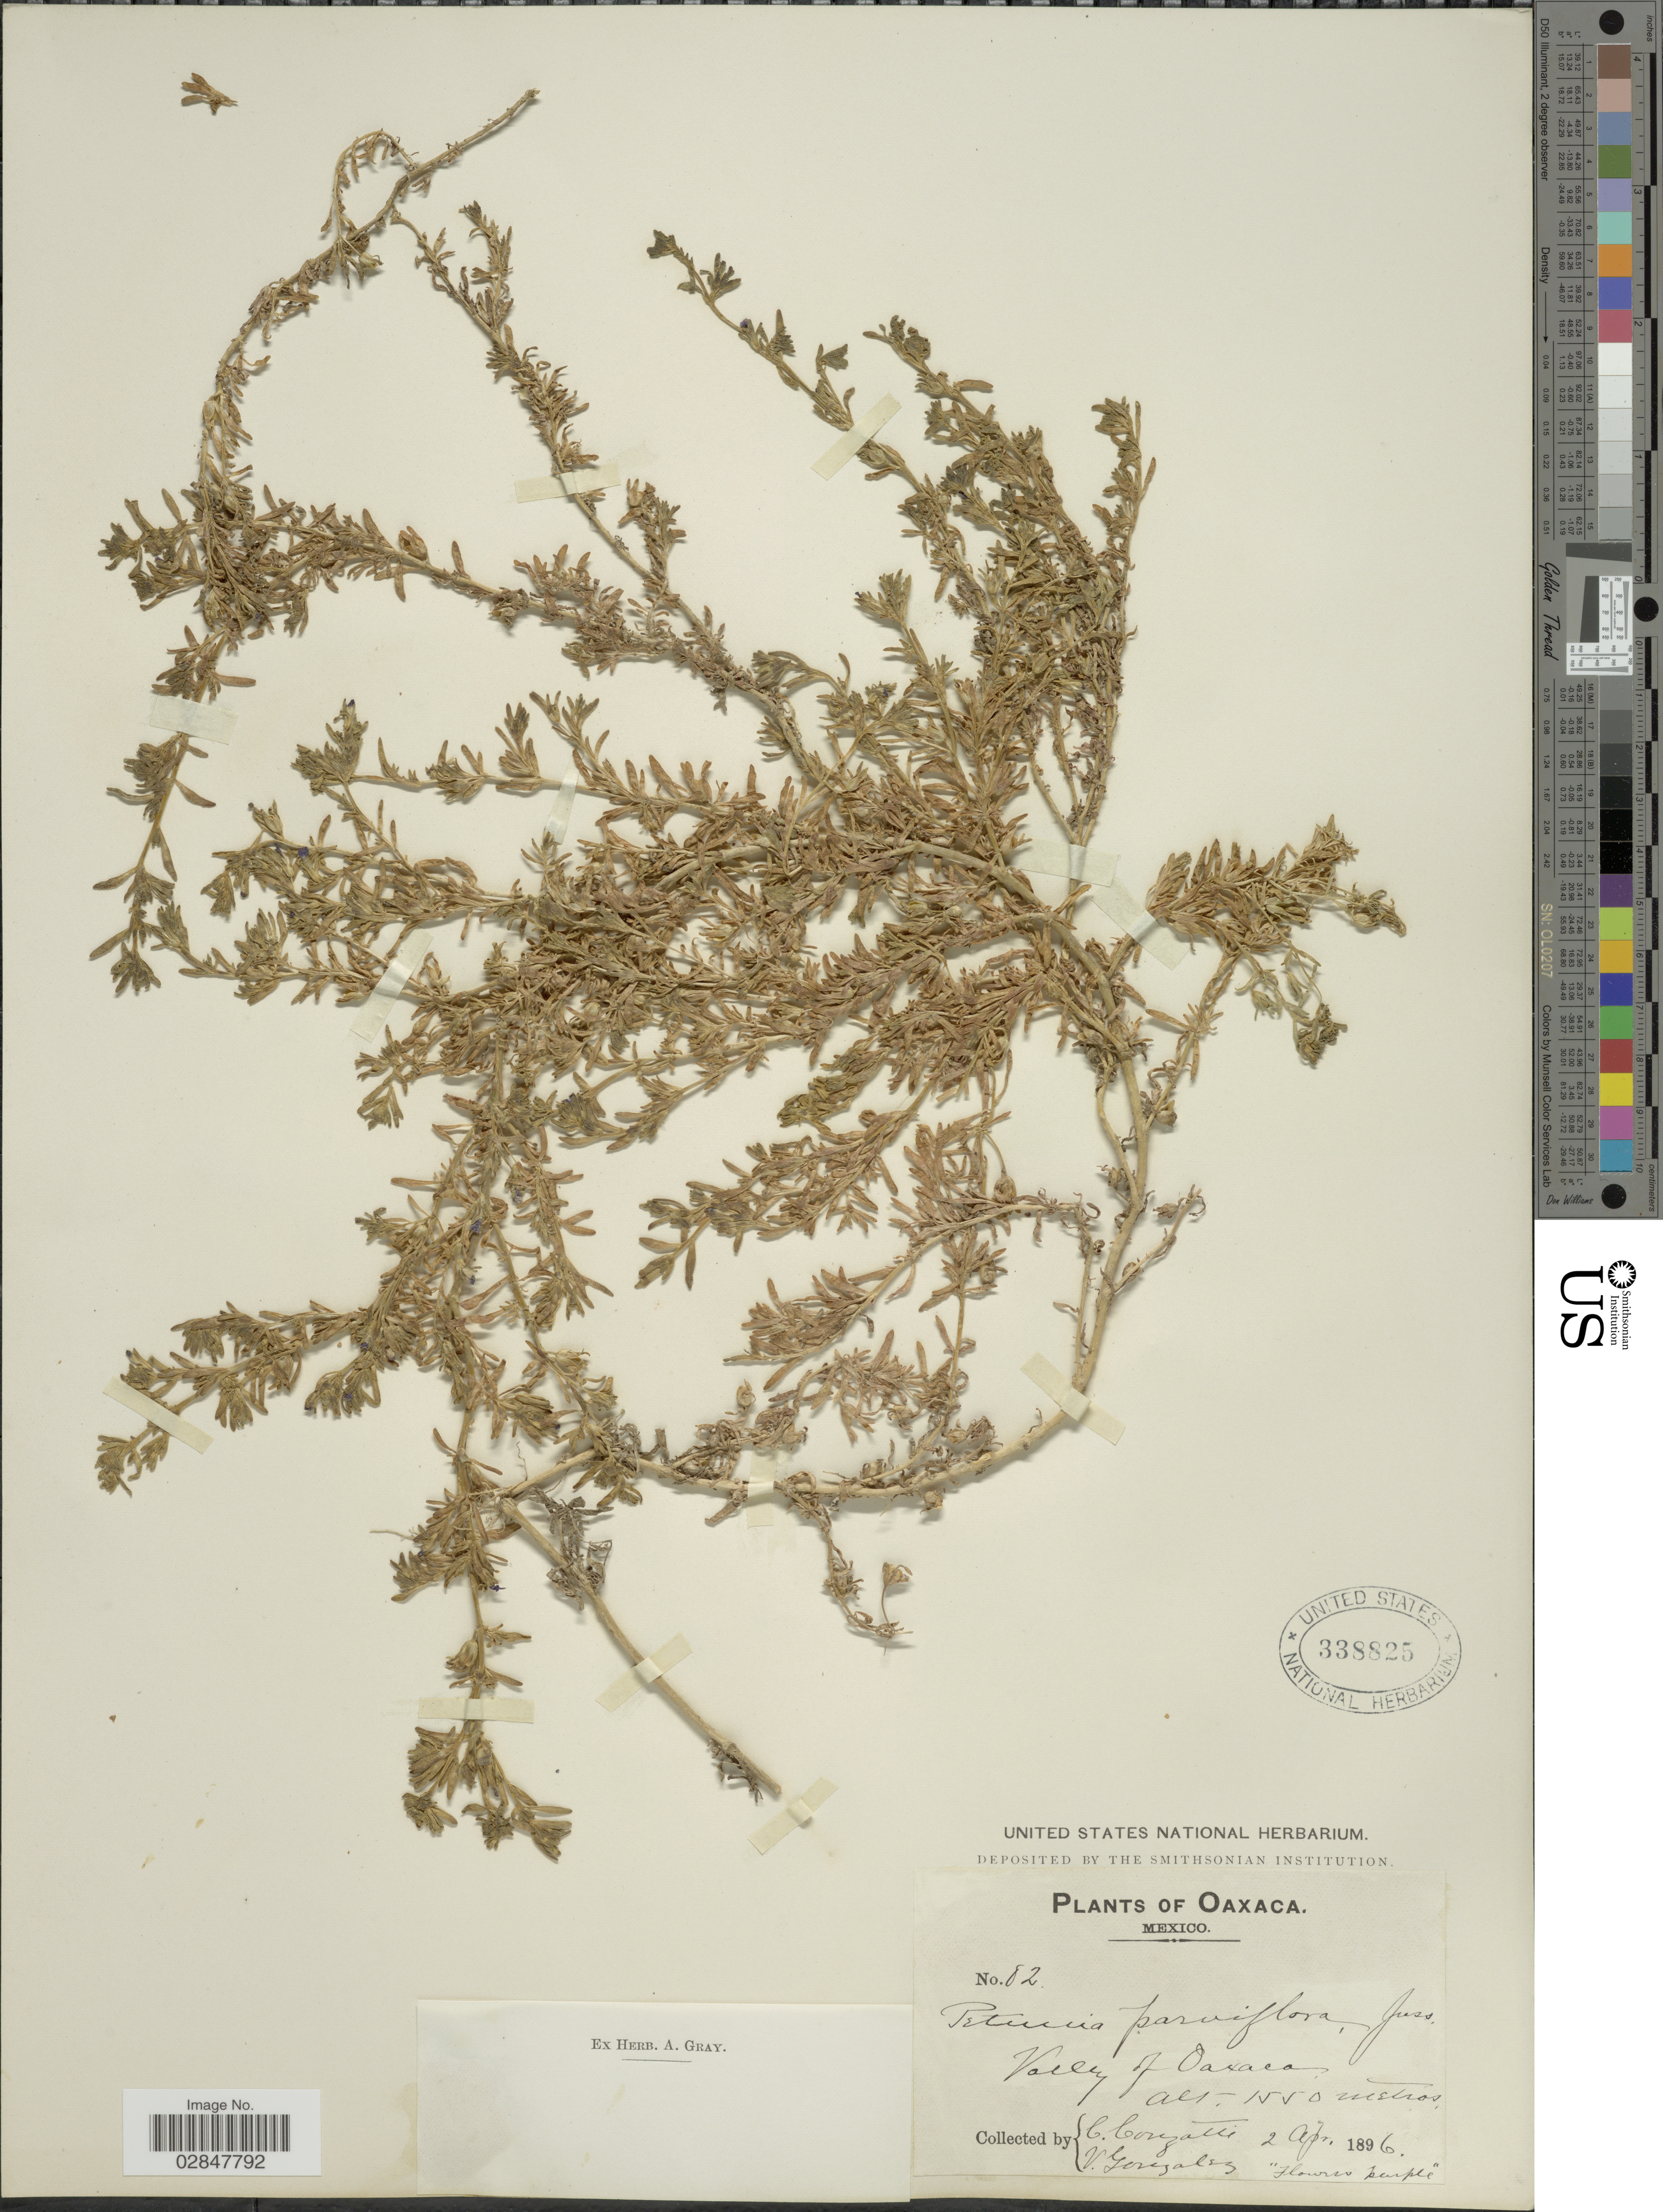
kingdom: Plantae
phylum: Tracheophyta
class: Magnoliopsida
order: Solanales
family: Solanaceae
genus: Petunia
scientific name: Petunia parviflora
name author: Juss.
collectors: C. Conzatti & V. Gonzales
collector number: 82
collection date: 1896-04-02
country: Mexico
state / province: Oaxaca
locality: Valley of Oaxaca.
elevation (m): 1550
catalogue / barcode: US 338825